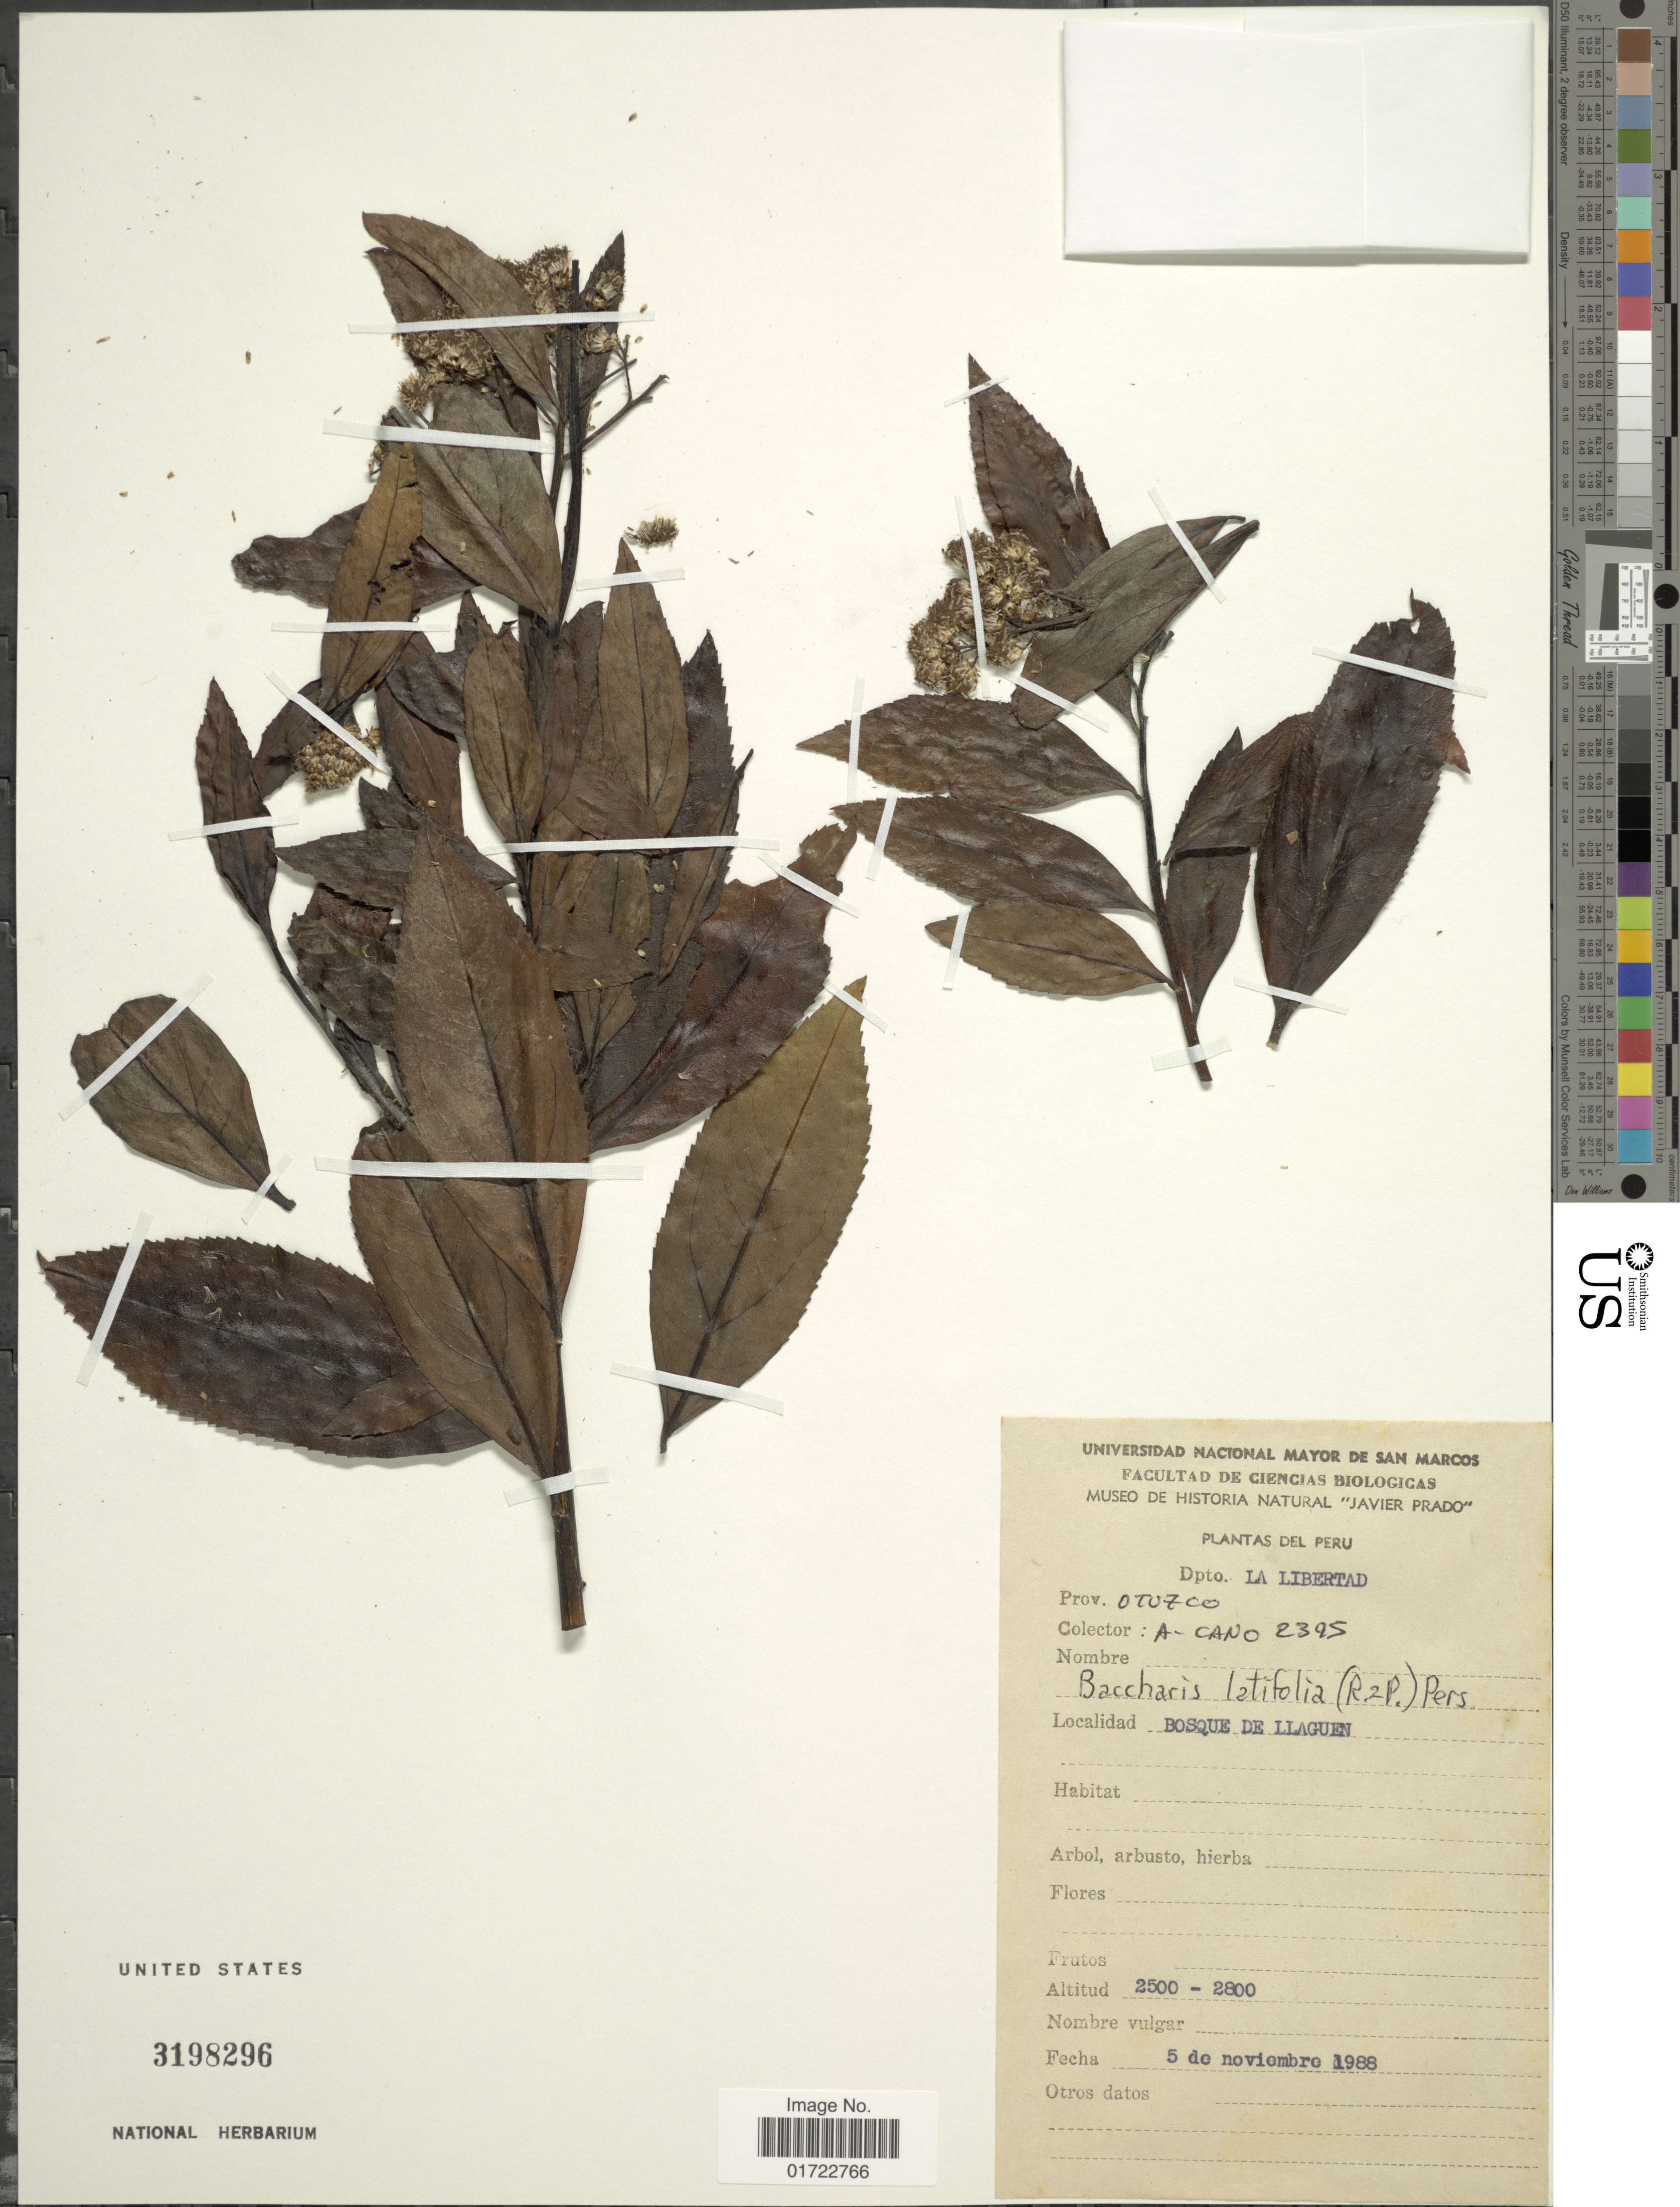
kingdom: Plantae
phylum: Tracheophyta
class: Magnoliopsida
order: Asterales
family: Asteraceae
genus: Baccharis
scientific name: Baccharis latifolia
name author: (Ruiz & Pav.) Pers.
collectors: A. Cano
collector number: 2395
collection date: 1988-11-05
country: Peru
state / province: La Libertad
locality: Dpto. La Libertad, Prov. Otuzco, Bosque de Llaguen.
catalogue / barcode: US 3198296